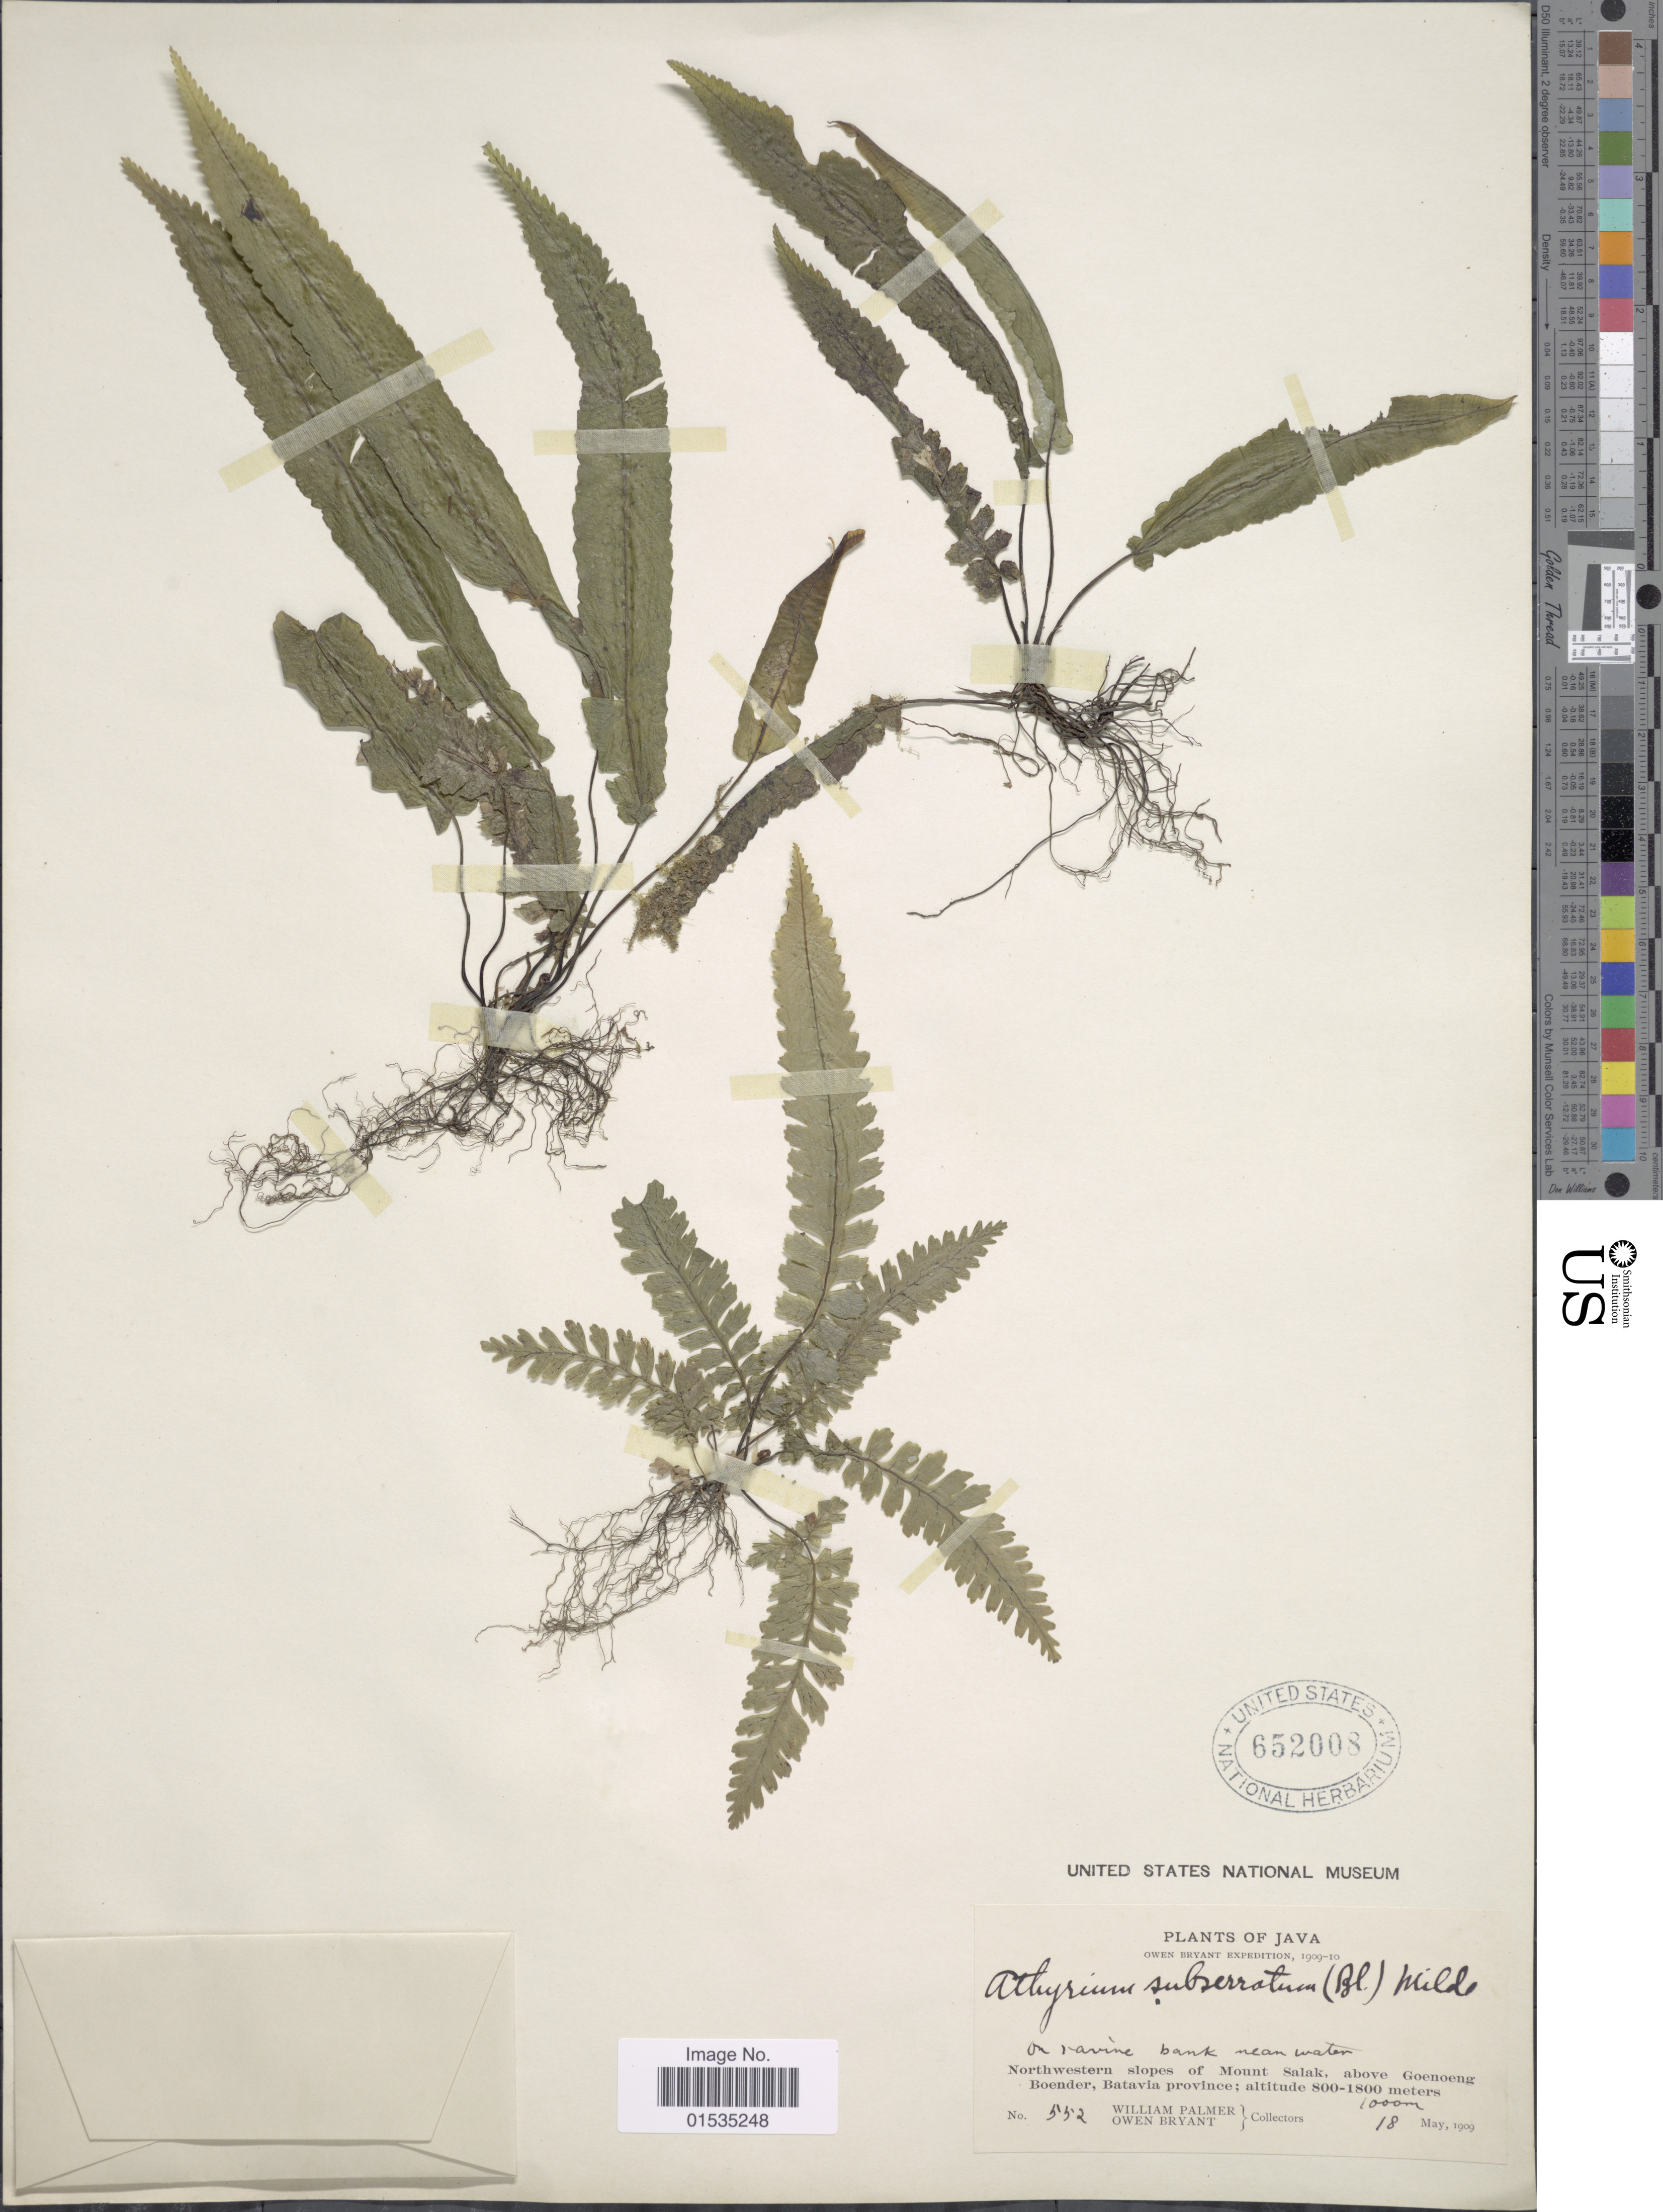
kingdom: Plantae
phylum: Tracheophyta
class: Polypodiopsida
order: Polypodiales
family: Athyriaceae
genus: Diplazium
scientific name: Diplazium subserratum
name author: (Blume) T. Moore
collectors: W. Palmer & O. Bryant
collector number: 552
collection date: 1909-05-18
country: Indonesia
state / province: Java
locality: Northwestern slopes of Mount Salak, above Goenoeng Boender, Batavia province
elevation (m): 1000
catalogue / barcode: US 652008